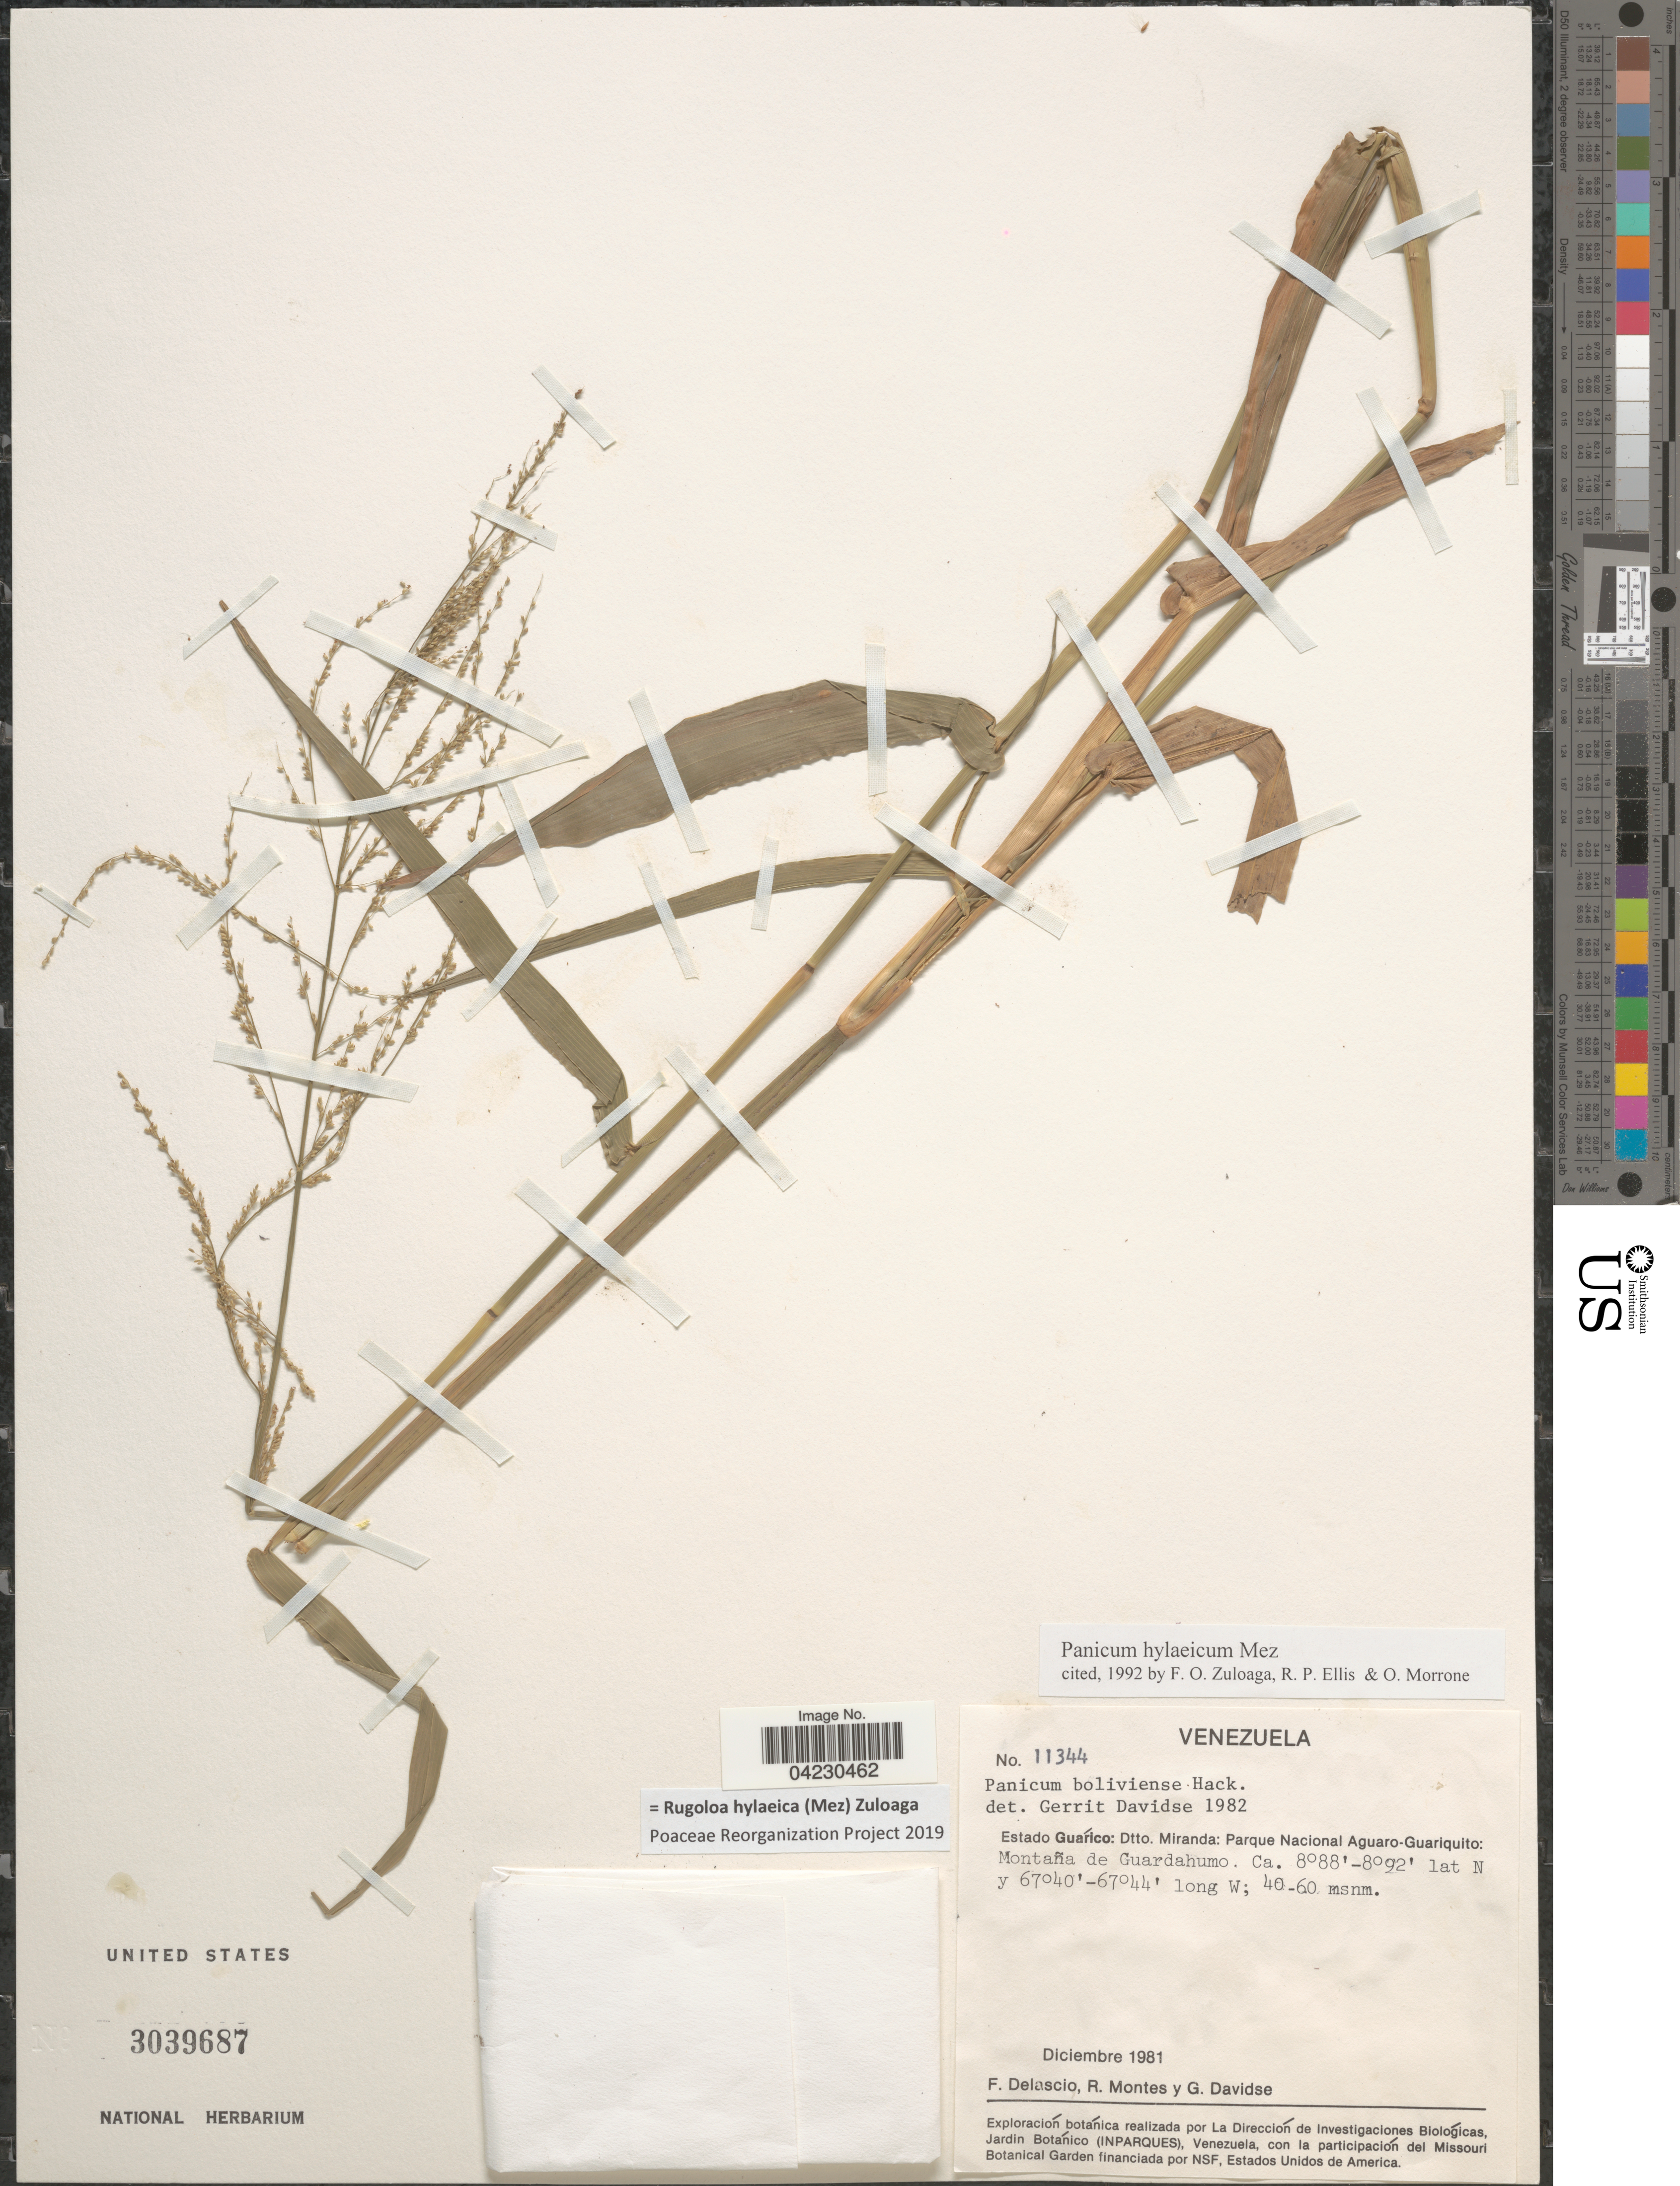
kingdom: Plantae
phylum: Tracheophyta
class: Liliopsida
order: Poales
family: Poaceae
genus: Rugoloa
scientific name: Rugoloa hylaeica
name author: (Mez) Zuloaga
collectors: F. Delascio C., R. Montes & G. Davidse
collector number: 11344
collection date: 1981-12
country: Venezuela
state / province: Guarico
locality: Dtto. Miranda: Parque Nacional Aguaro-Guariquito: Montaña de Guardahumo. Exploración botánica realizada por La Dirección de Investigaciones Biológicas, Jardin Botánico (Inparques).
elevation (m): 40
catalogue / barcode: US 3039687